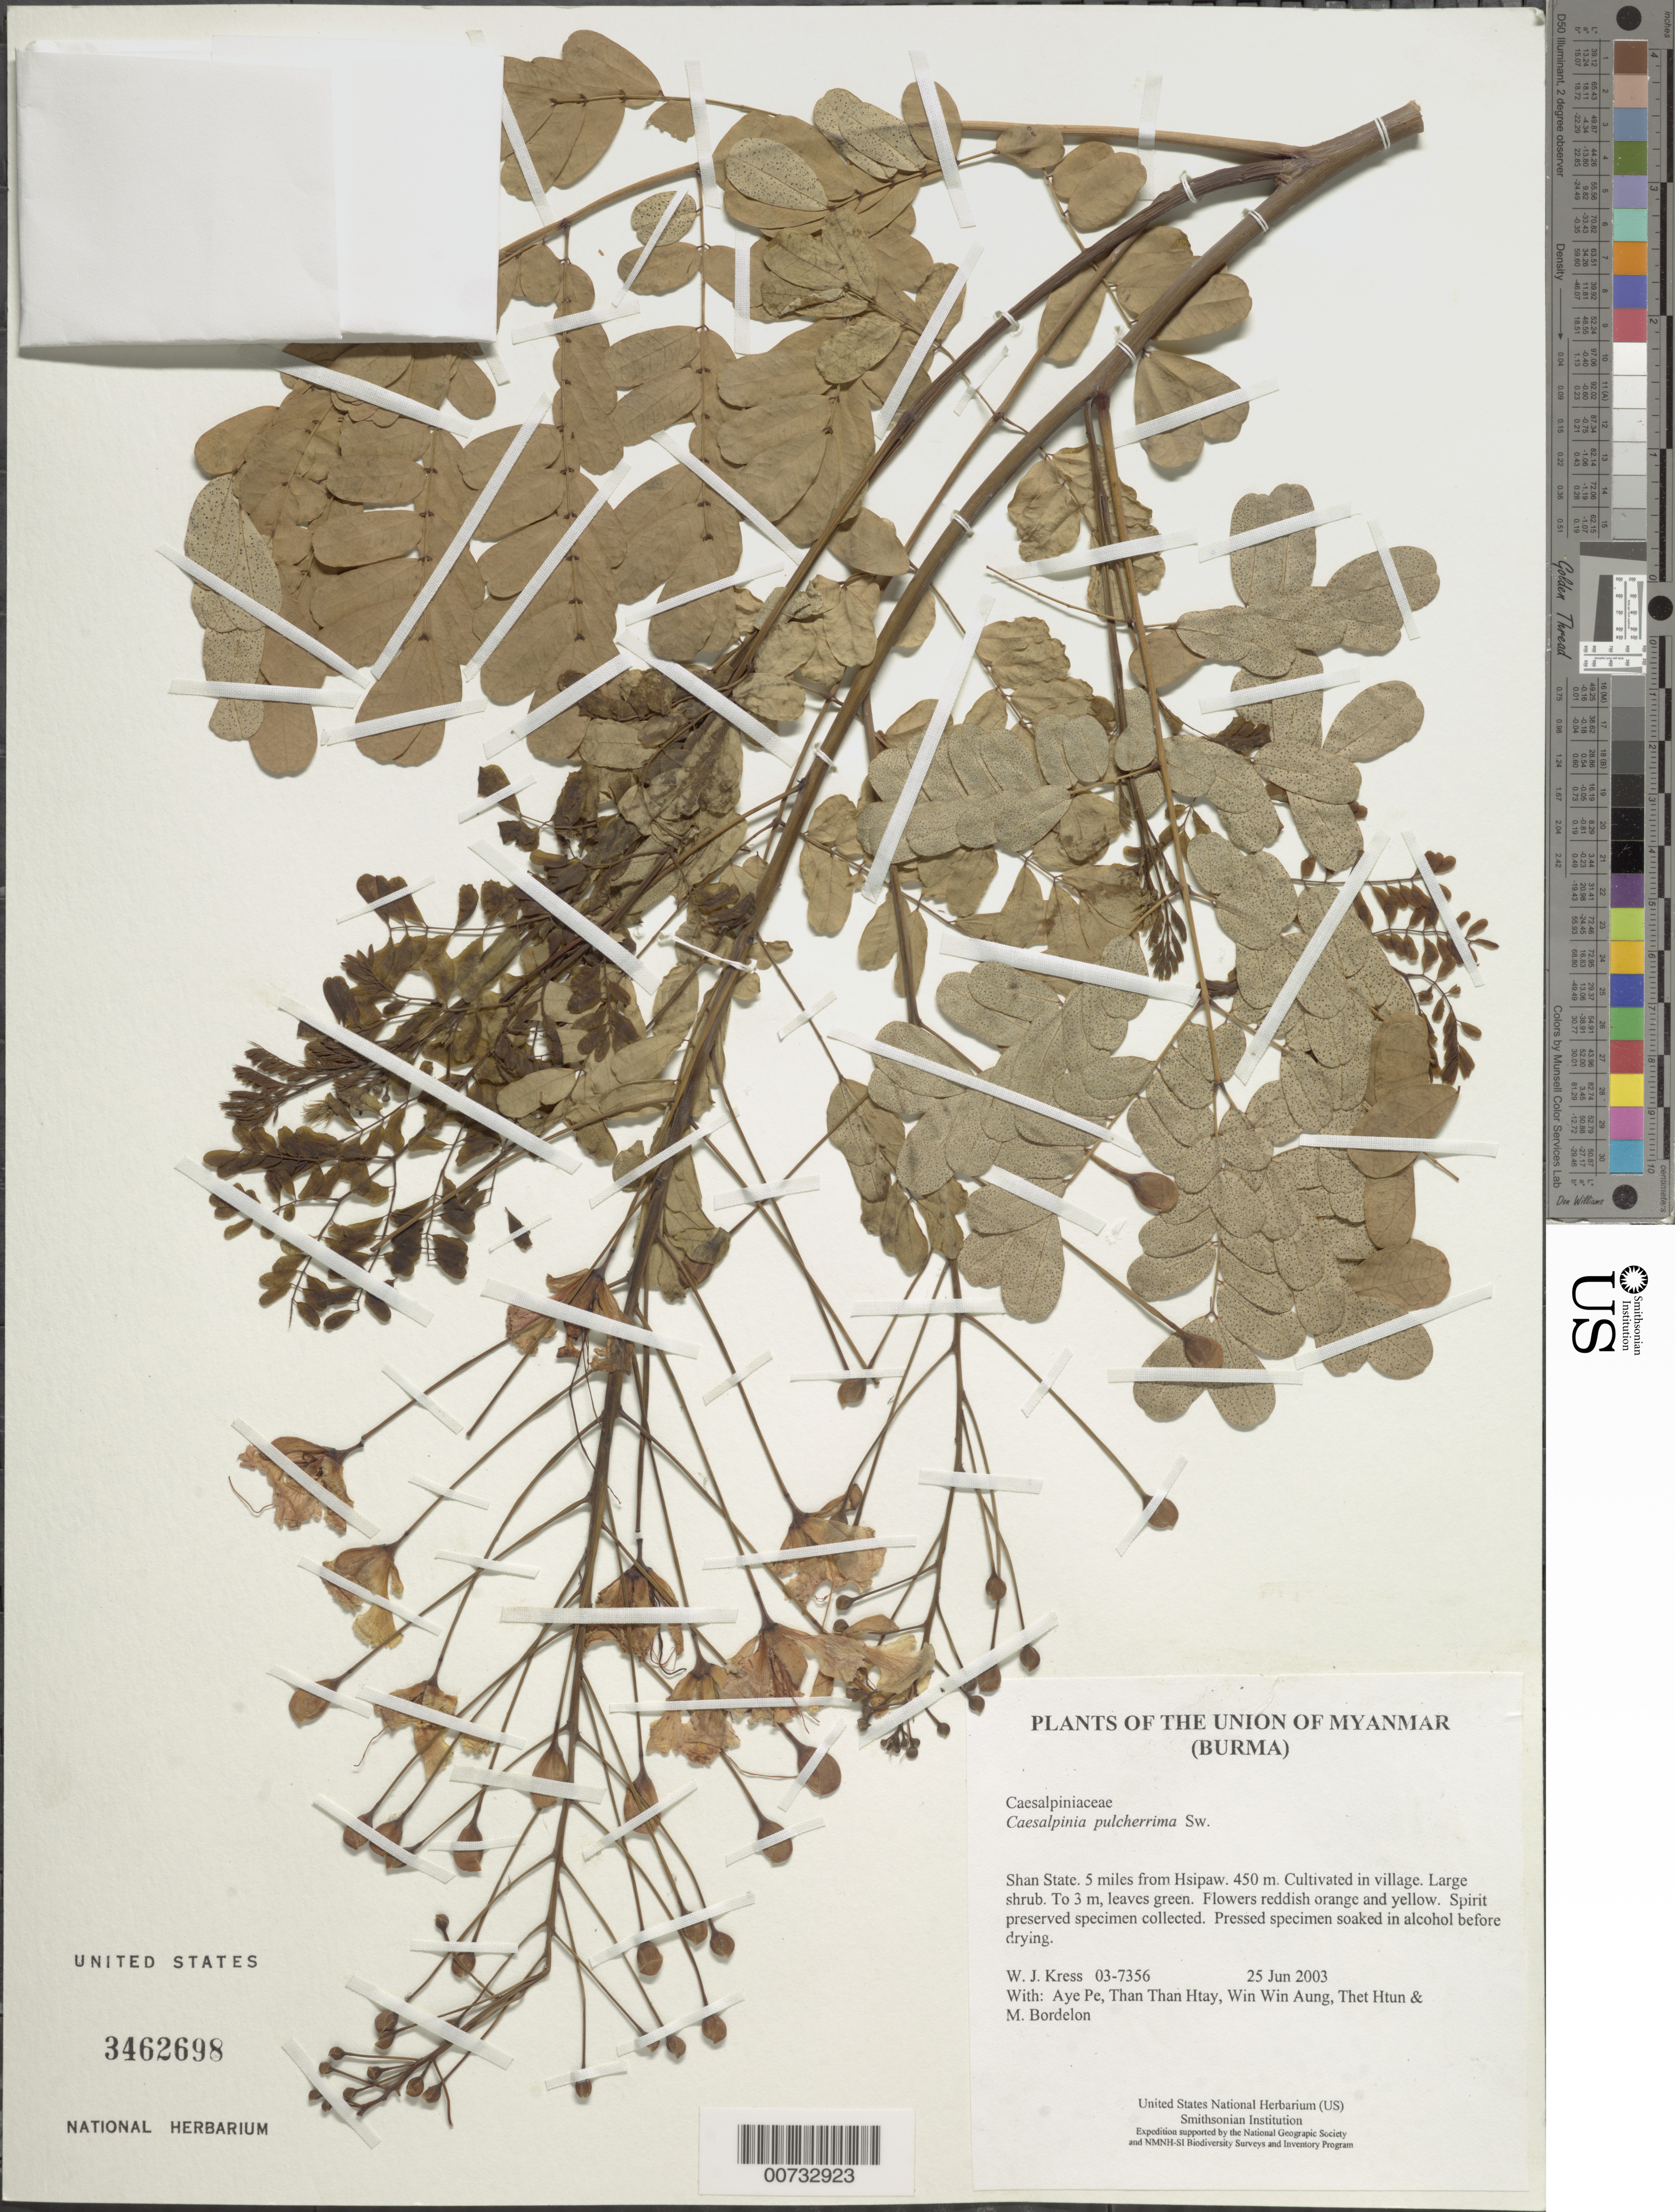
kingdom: Plantae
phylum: Tracheophyta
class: Magnoliopsida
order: Fabales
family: Fabaceae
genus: Caesalpinia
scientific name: Caesalpinia pulcherrima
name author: (L.) Sw.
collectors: W. J. Kress, Aye Pe, Than Than Htay, Win Win Aung, Thet Htun & M. Bordelon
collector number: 03-7356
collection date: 2003-06-25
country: Myanmar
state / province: Shan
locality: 5 miles from Hsipaw.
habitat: Cultivated in village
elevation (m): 450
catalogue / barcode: US 3462698